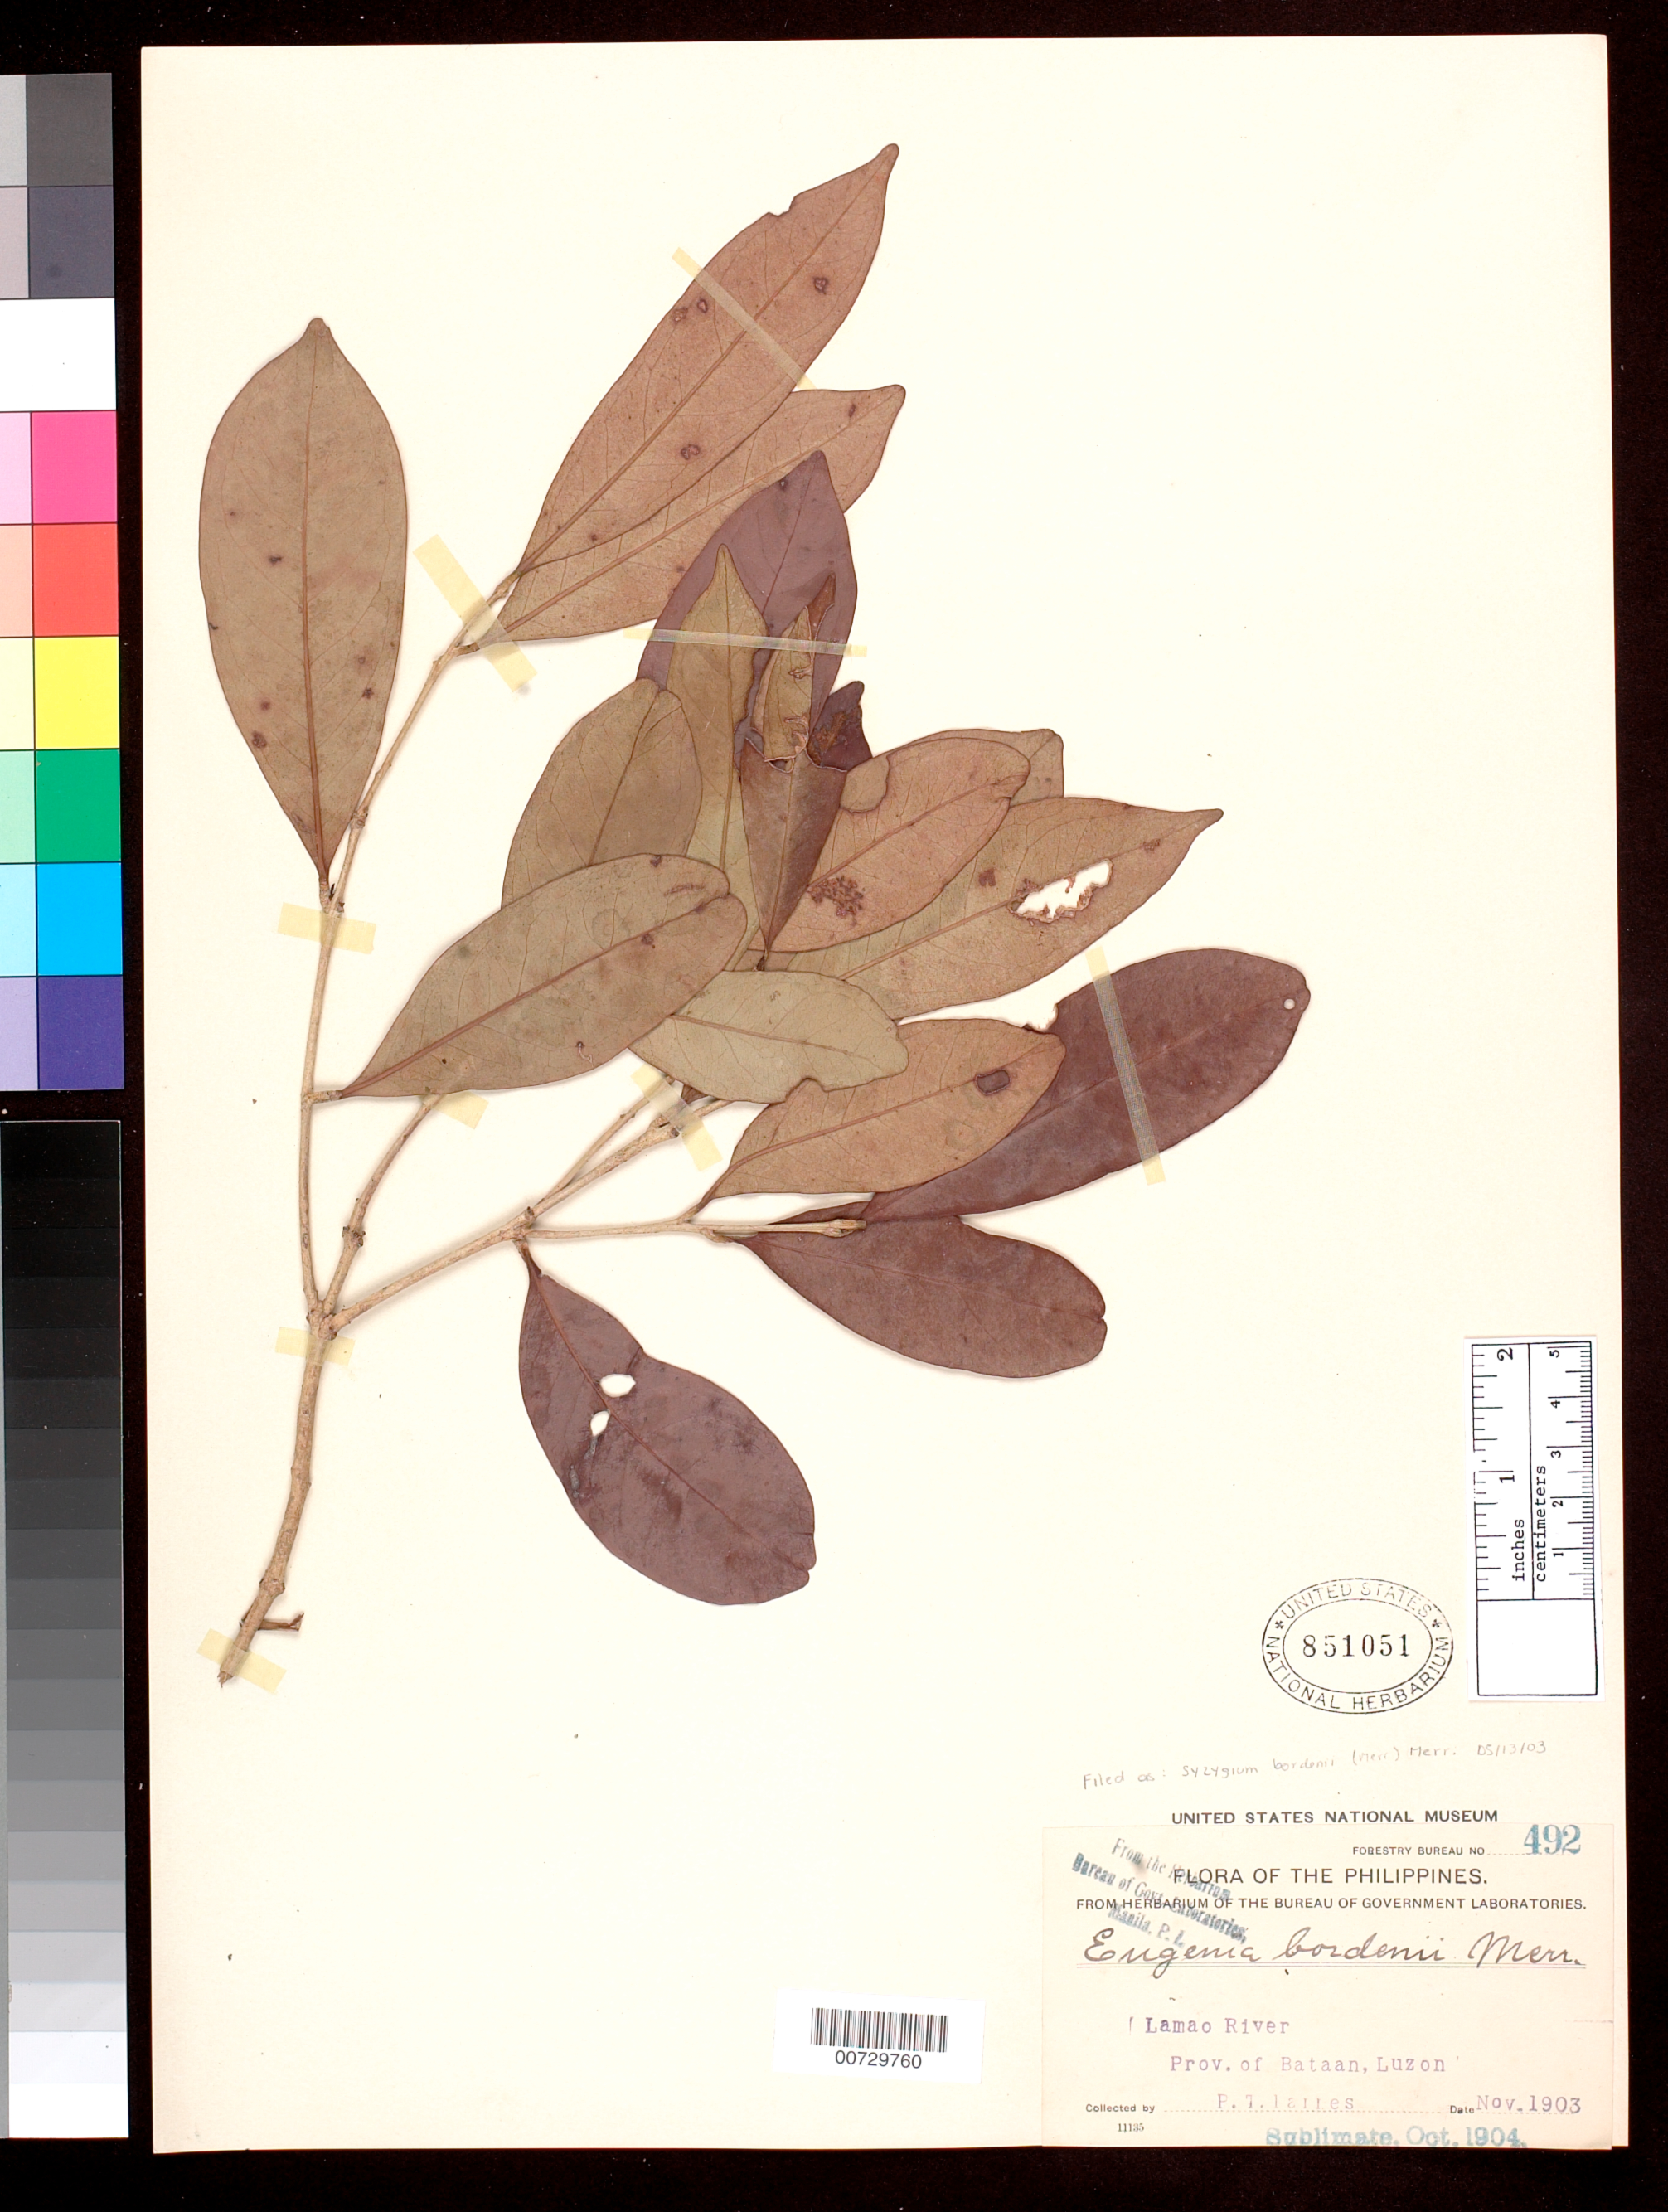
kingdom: Plantae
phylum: Tracheophyta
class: Magnoliopsida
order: Myrtales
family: Myrtaceae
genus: Syzygium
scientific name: Syzygium bordenii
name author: (Merr.) Merr.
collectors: P. Barnes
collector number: For. Bur. 492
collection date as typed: Nov 1903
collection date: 1903-11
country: Philippines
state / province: Central Luzon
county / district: Bataan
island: Luzon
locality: Lamao River.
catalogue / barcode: US 851051